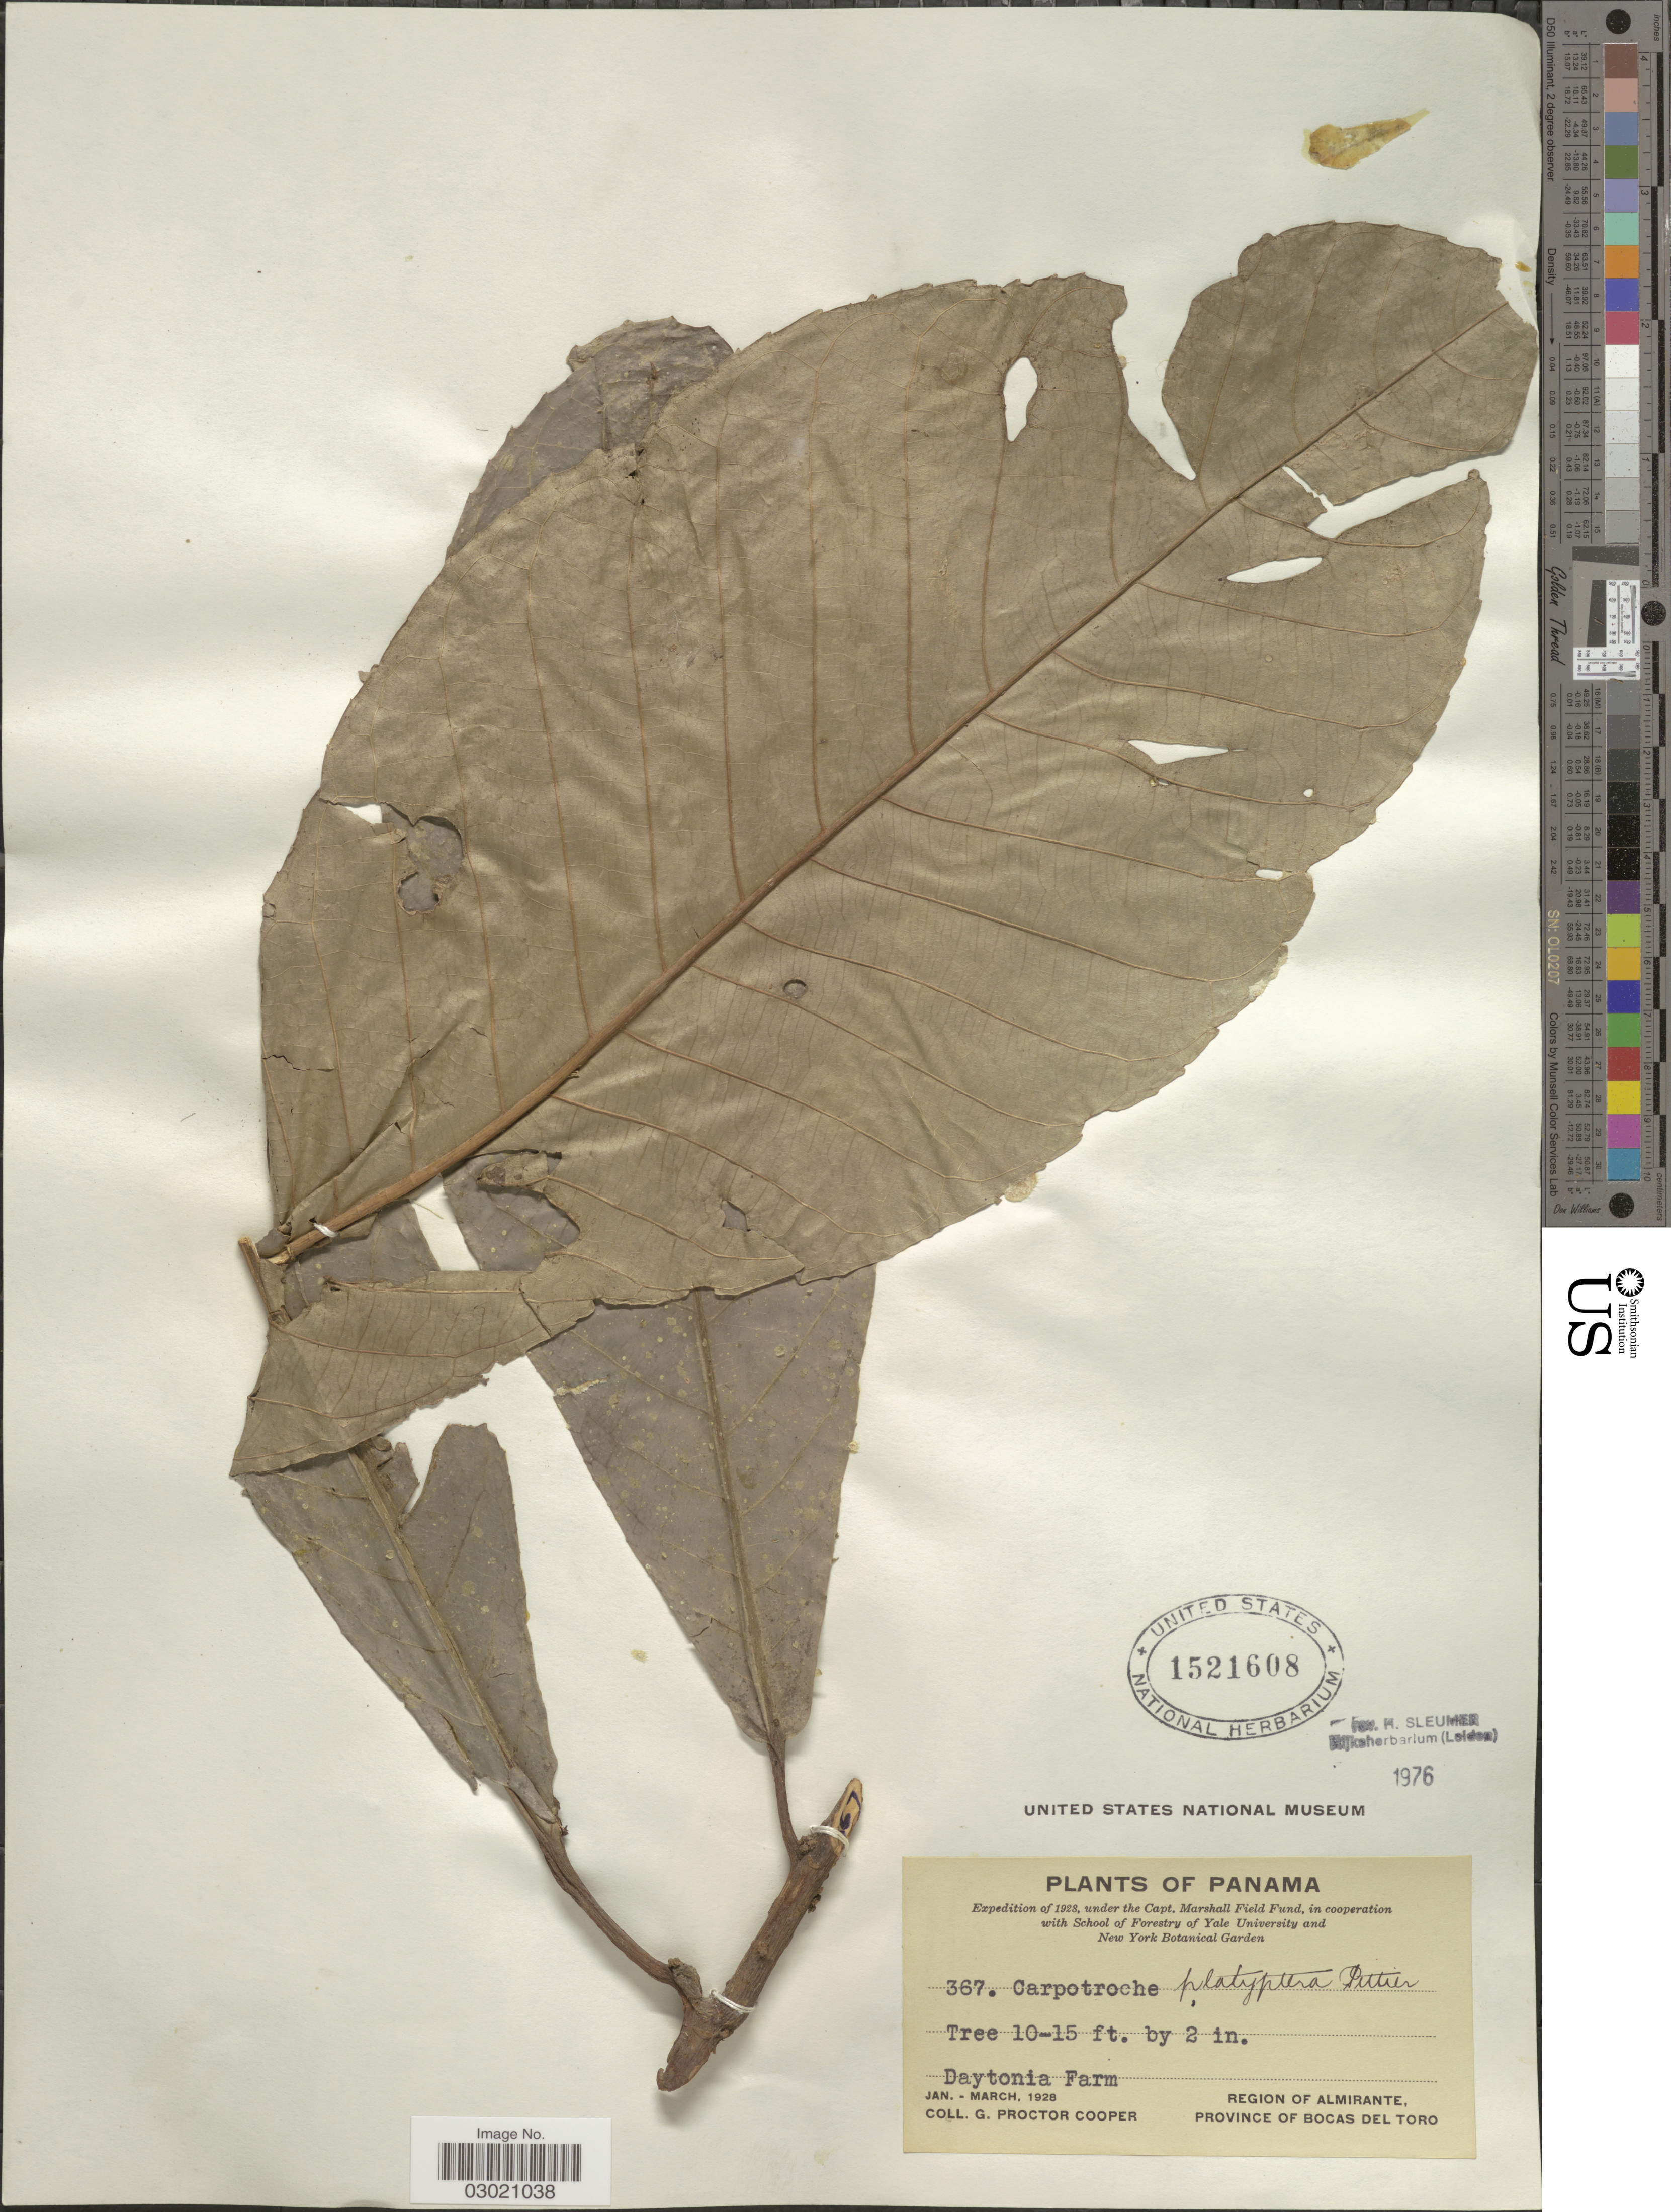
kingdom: Plantae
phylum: Tracheophyta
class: Magnoliopsida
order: Malpighiales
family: Achariaceae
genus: Carpotroche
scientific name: Carpotroche platyptera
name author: Pittier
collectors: G. Cooper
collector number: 367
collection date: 1928-01/1928-03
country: Panama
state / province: Bocas del Toro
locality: Daytonia Farm. Region of Almirante.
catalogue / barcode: US 1521608